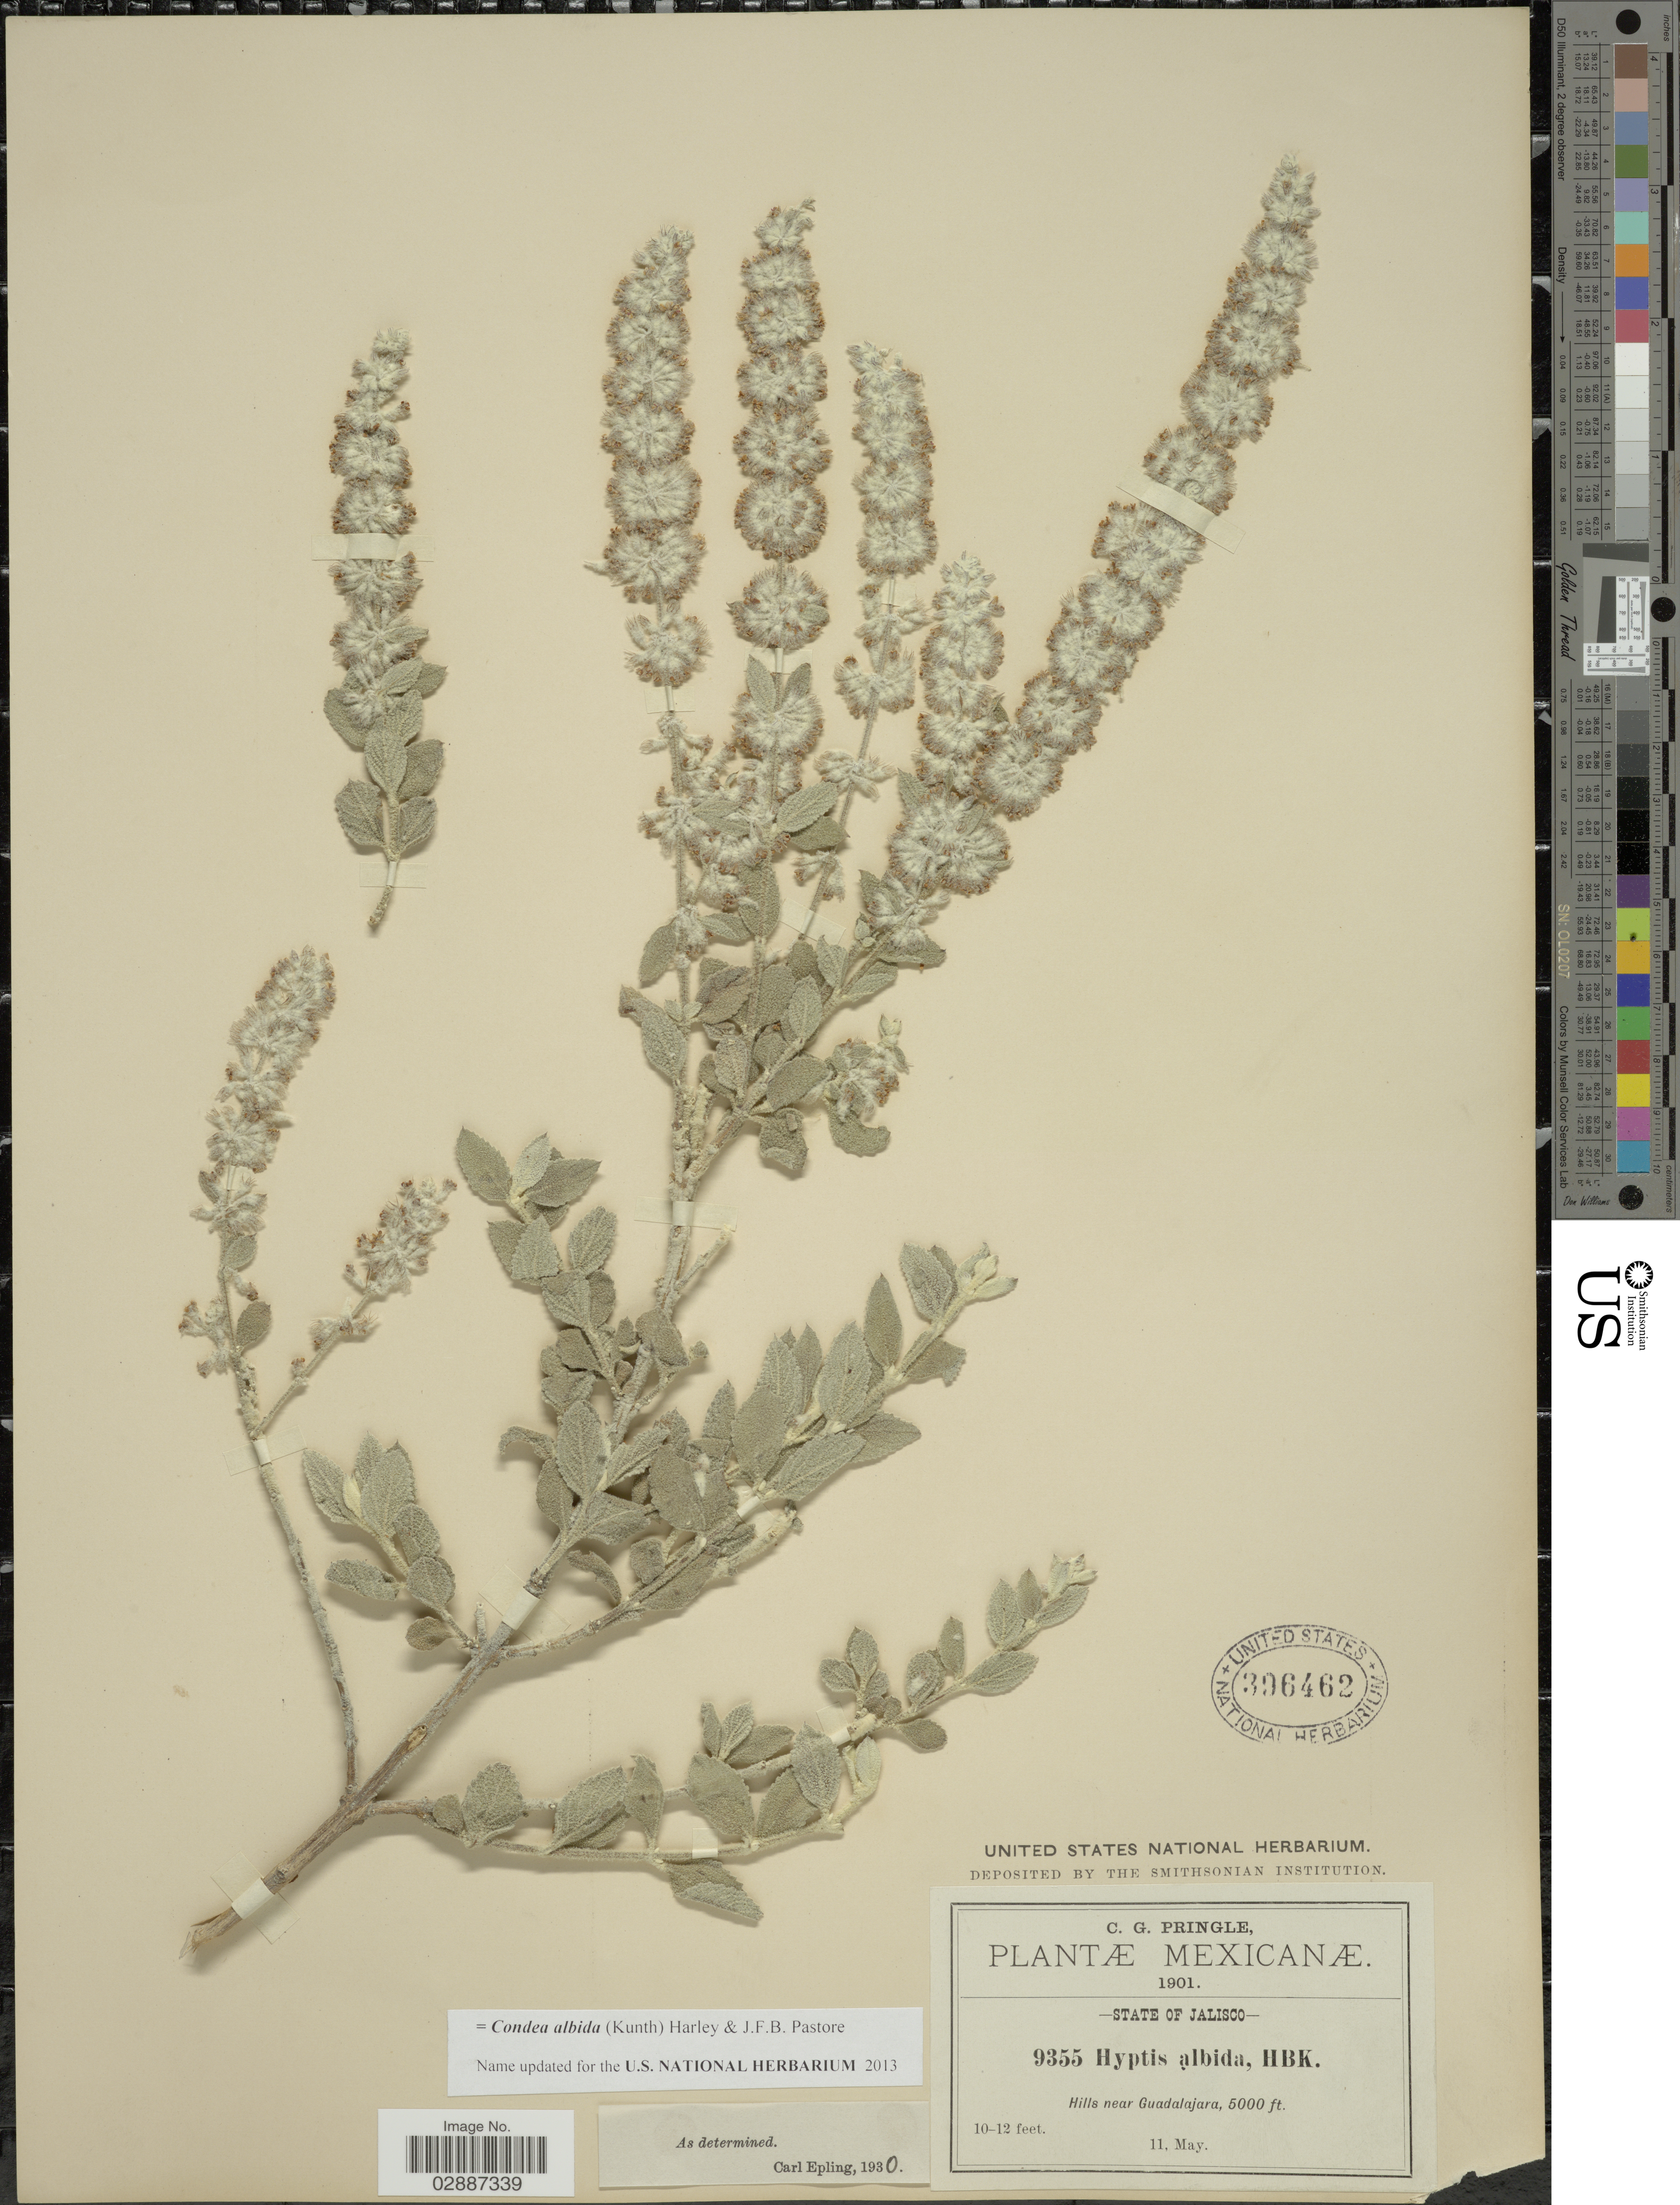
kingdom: Plantae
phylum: Tracheophyta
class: Magnoliopsida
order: Lamiales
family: Lamiaceae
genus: Condea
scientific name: Condea albida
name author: (Kunth) Harley & J.F.B. Pastore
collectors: C. G. Pringle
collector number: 9355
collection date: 1901-05-11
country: Mexico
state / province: Jalisco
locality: Hills near Guadalajara.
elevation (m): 1524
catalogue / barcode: US 396462